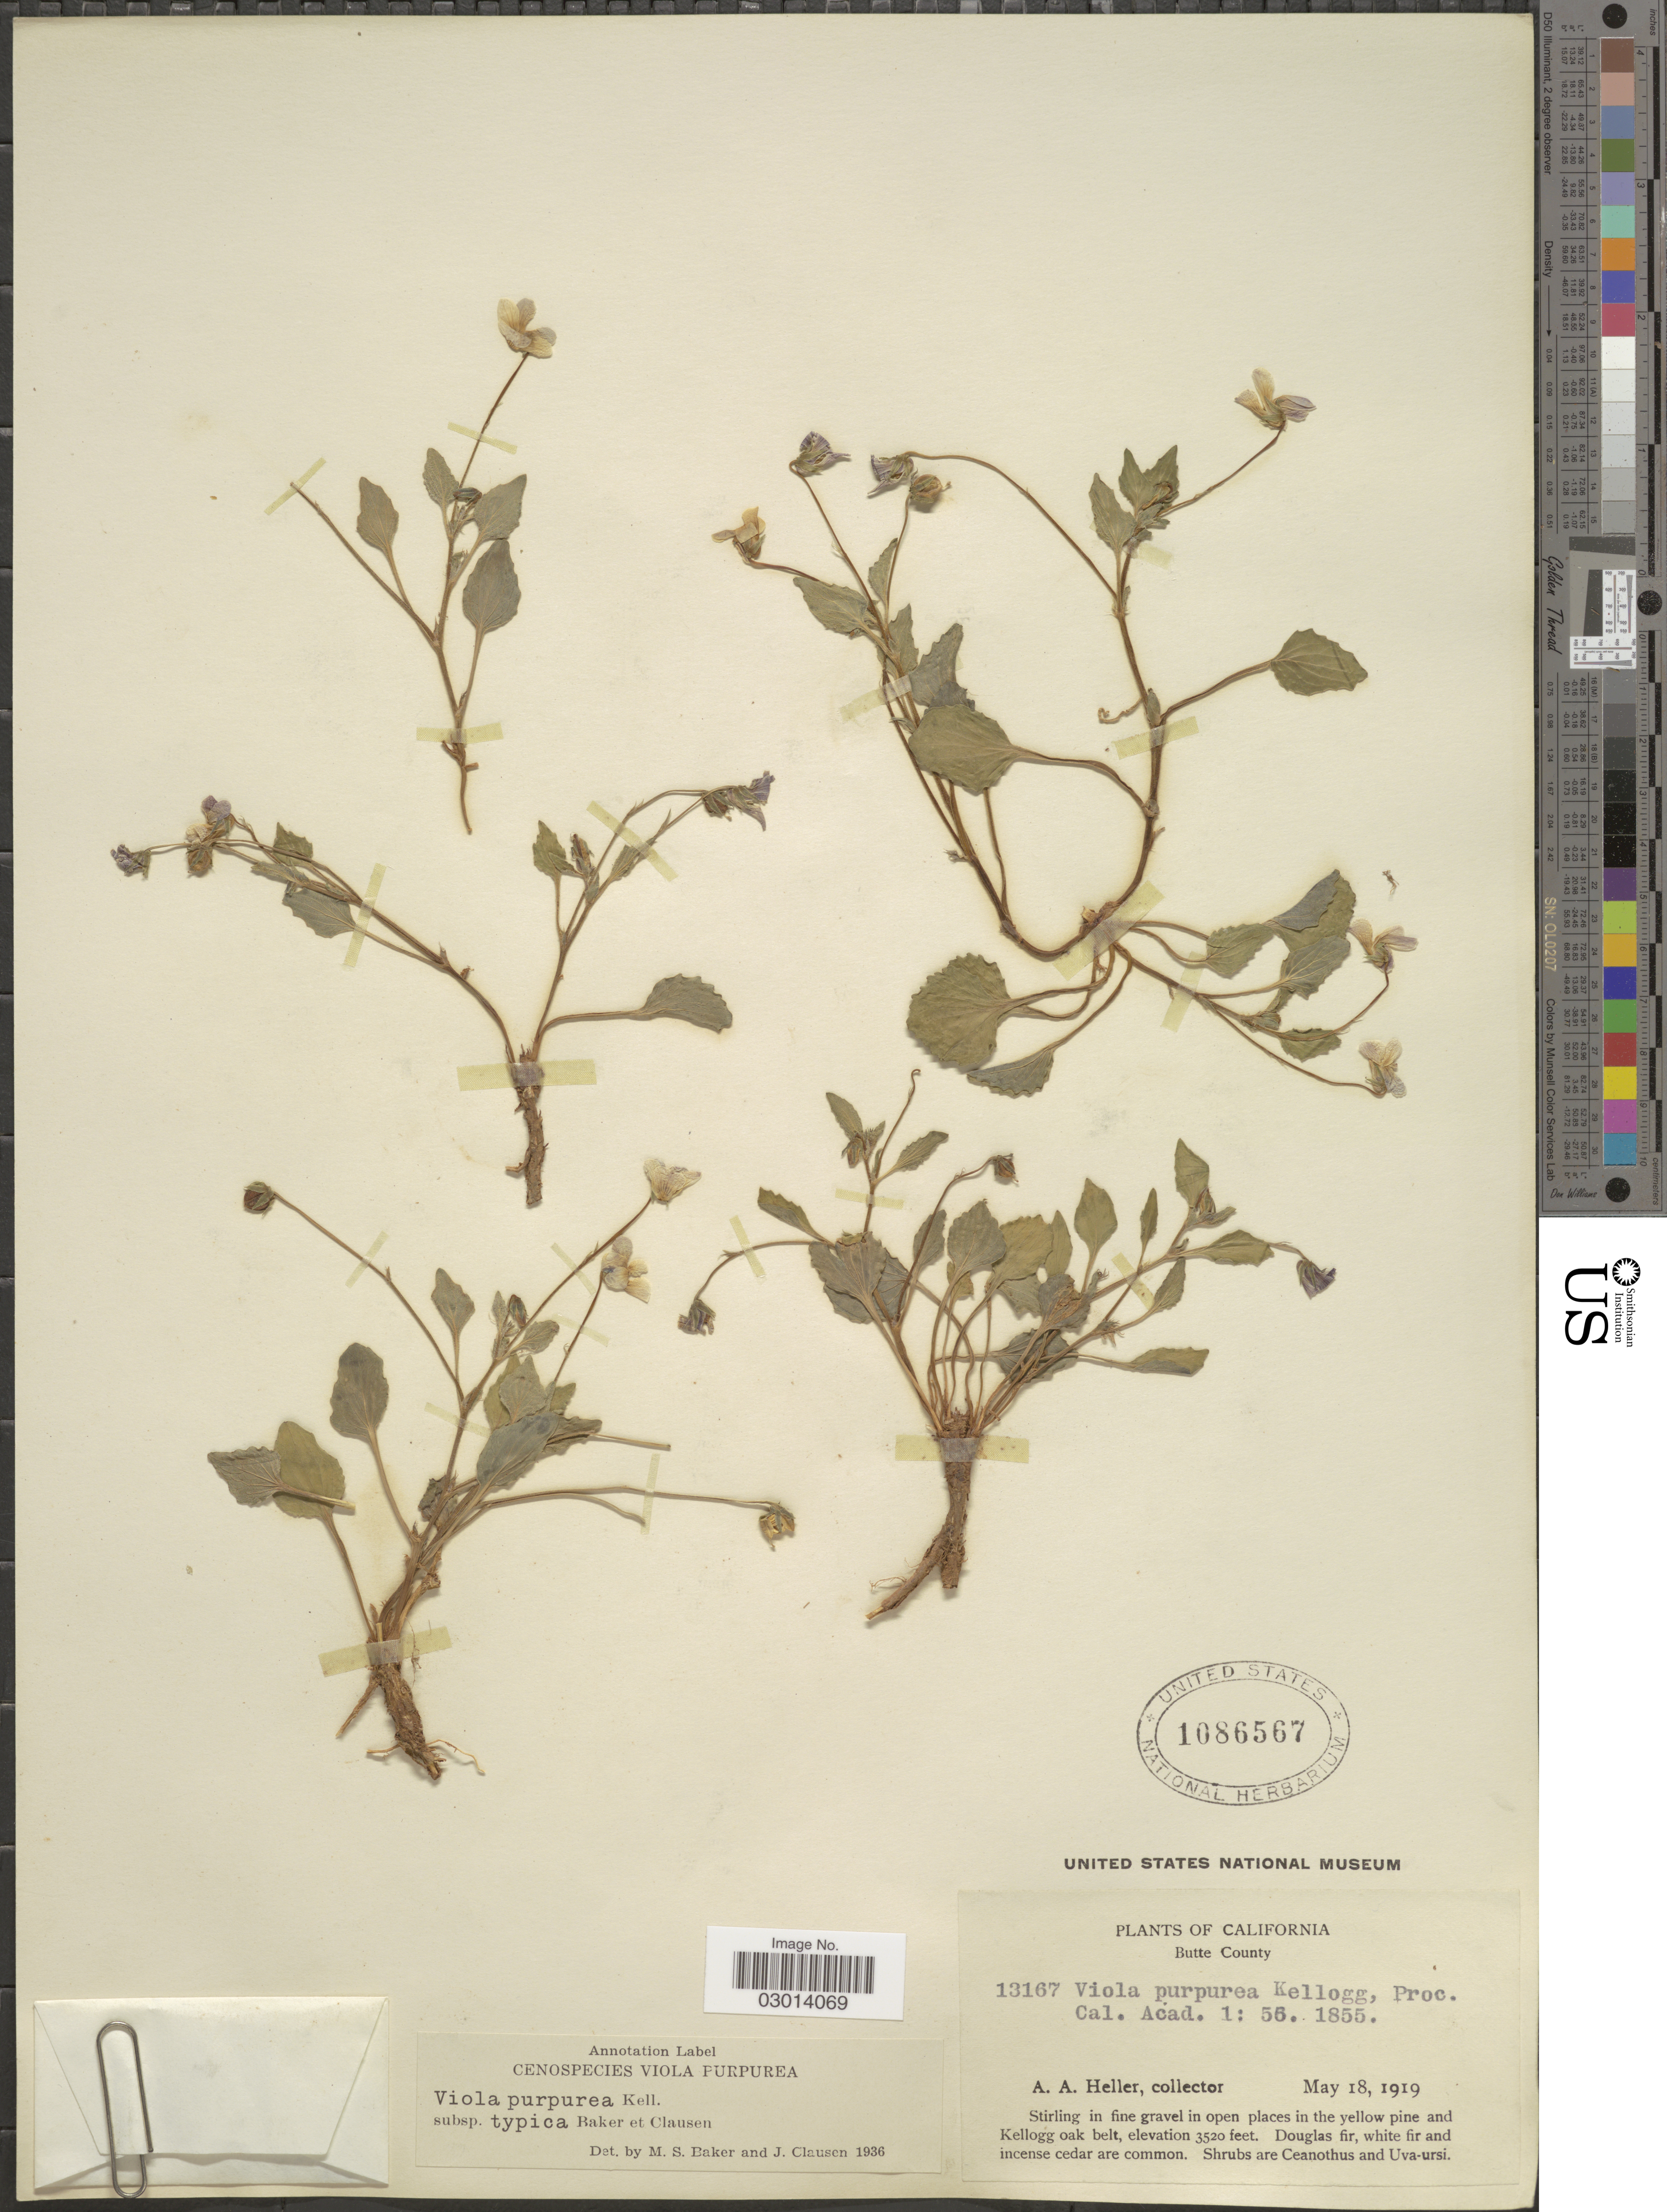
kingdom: Plantae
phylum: Tracheophyta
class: Magnoliopsida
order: Malpighiales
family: Violaceae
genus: Viola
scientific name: Viola purpurea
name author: Kellogg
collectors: A. A. Heller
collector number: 13167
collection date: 1919-05-18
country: United States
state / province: California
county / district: Butte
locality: Butte County. Stirling in fine gravel in open places in the yellow pine and Kellogg oak belt.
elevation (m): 1073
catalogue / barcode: US 1086567